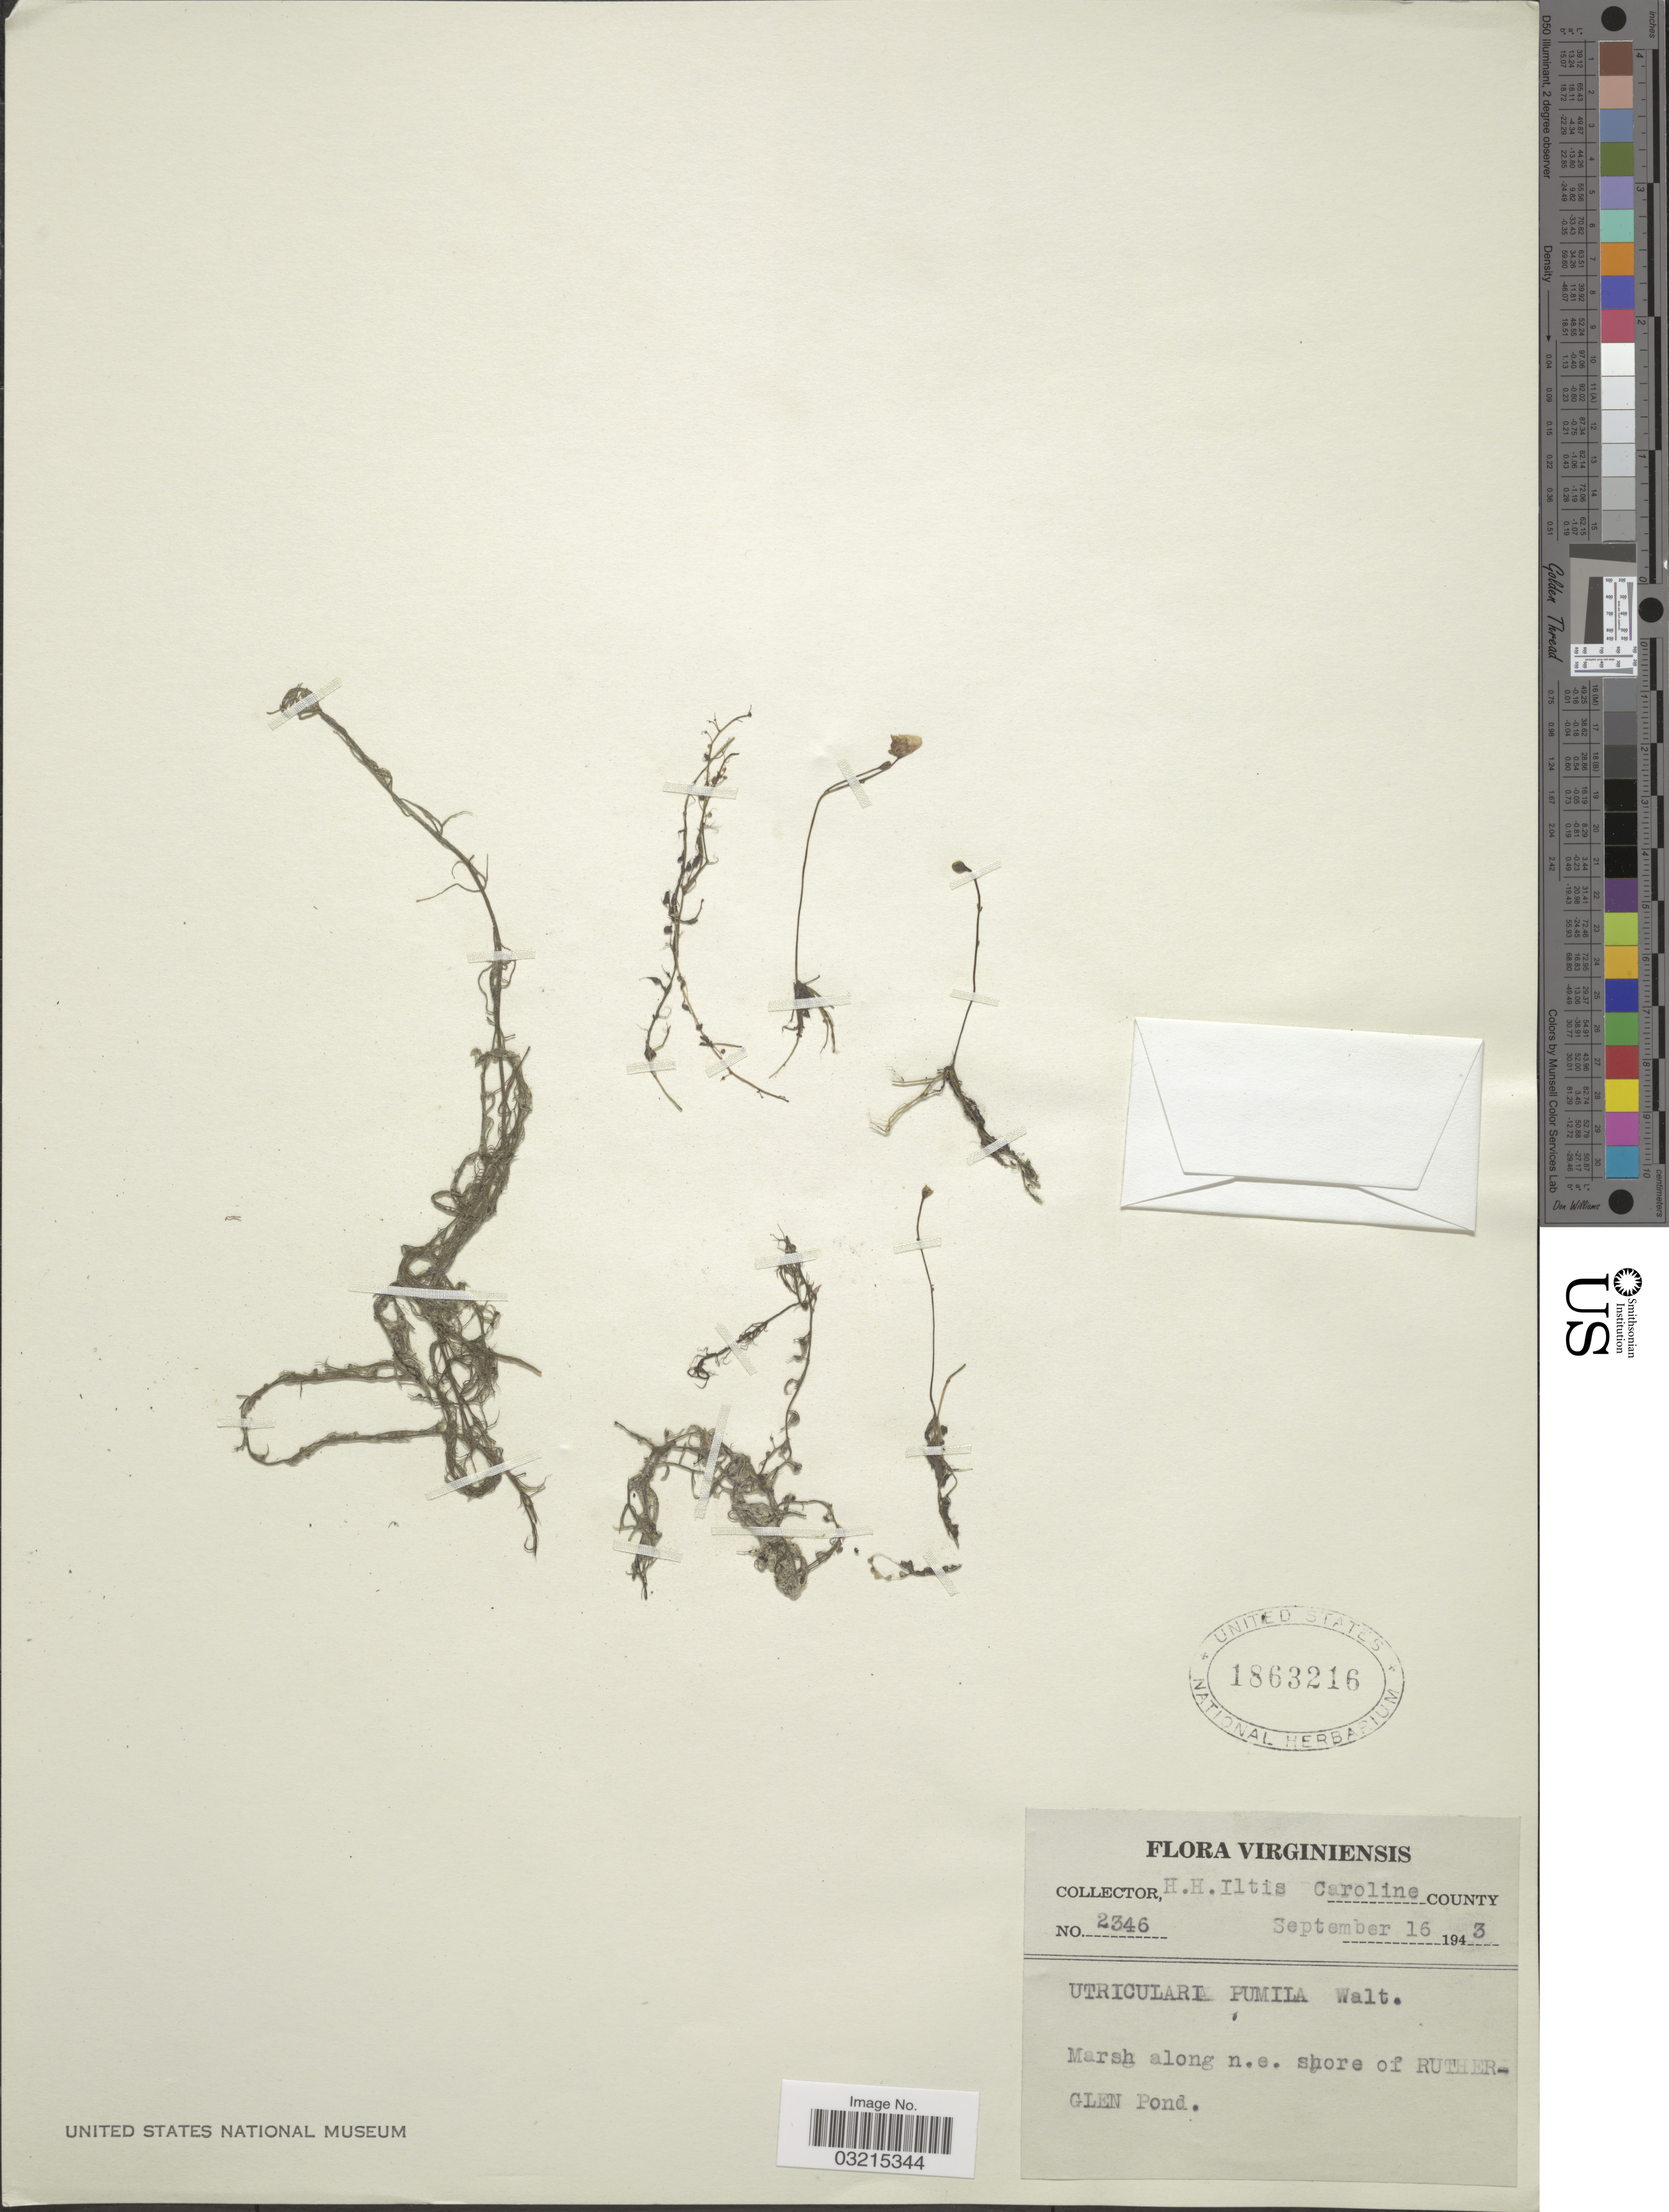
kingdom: Plantae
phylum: Tracheophyta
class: Magnoliopsida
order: Lamiales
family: Lentibulariaceae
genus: Utricularia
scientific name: Utricularia pumila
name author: Walter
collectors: H. H. Iltis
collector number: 2346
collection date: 1943-09-16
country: United States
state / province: Virginia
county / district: Caroline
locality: Caroline County. Marsh along n.e. shore of Ruther-Glen Pond.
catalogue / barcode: US 1863216